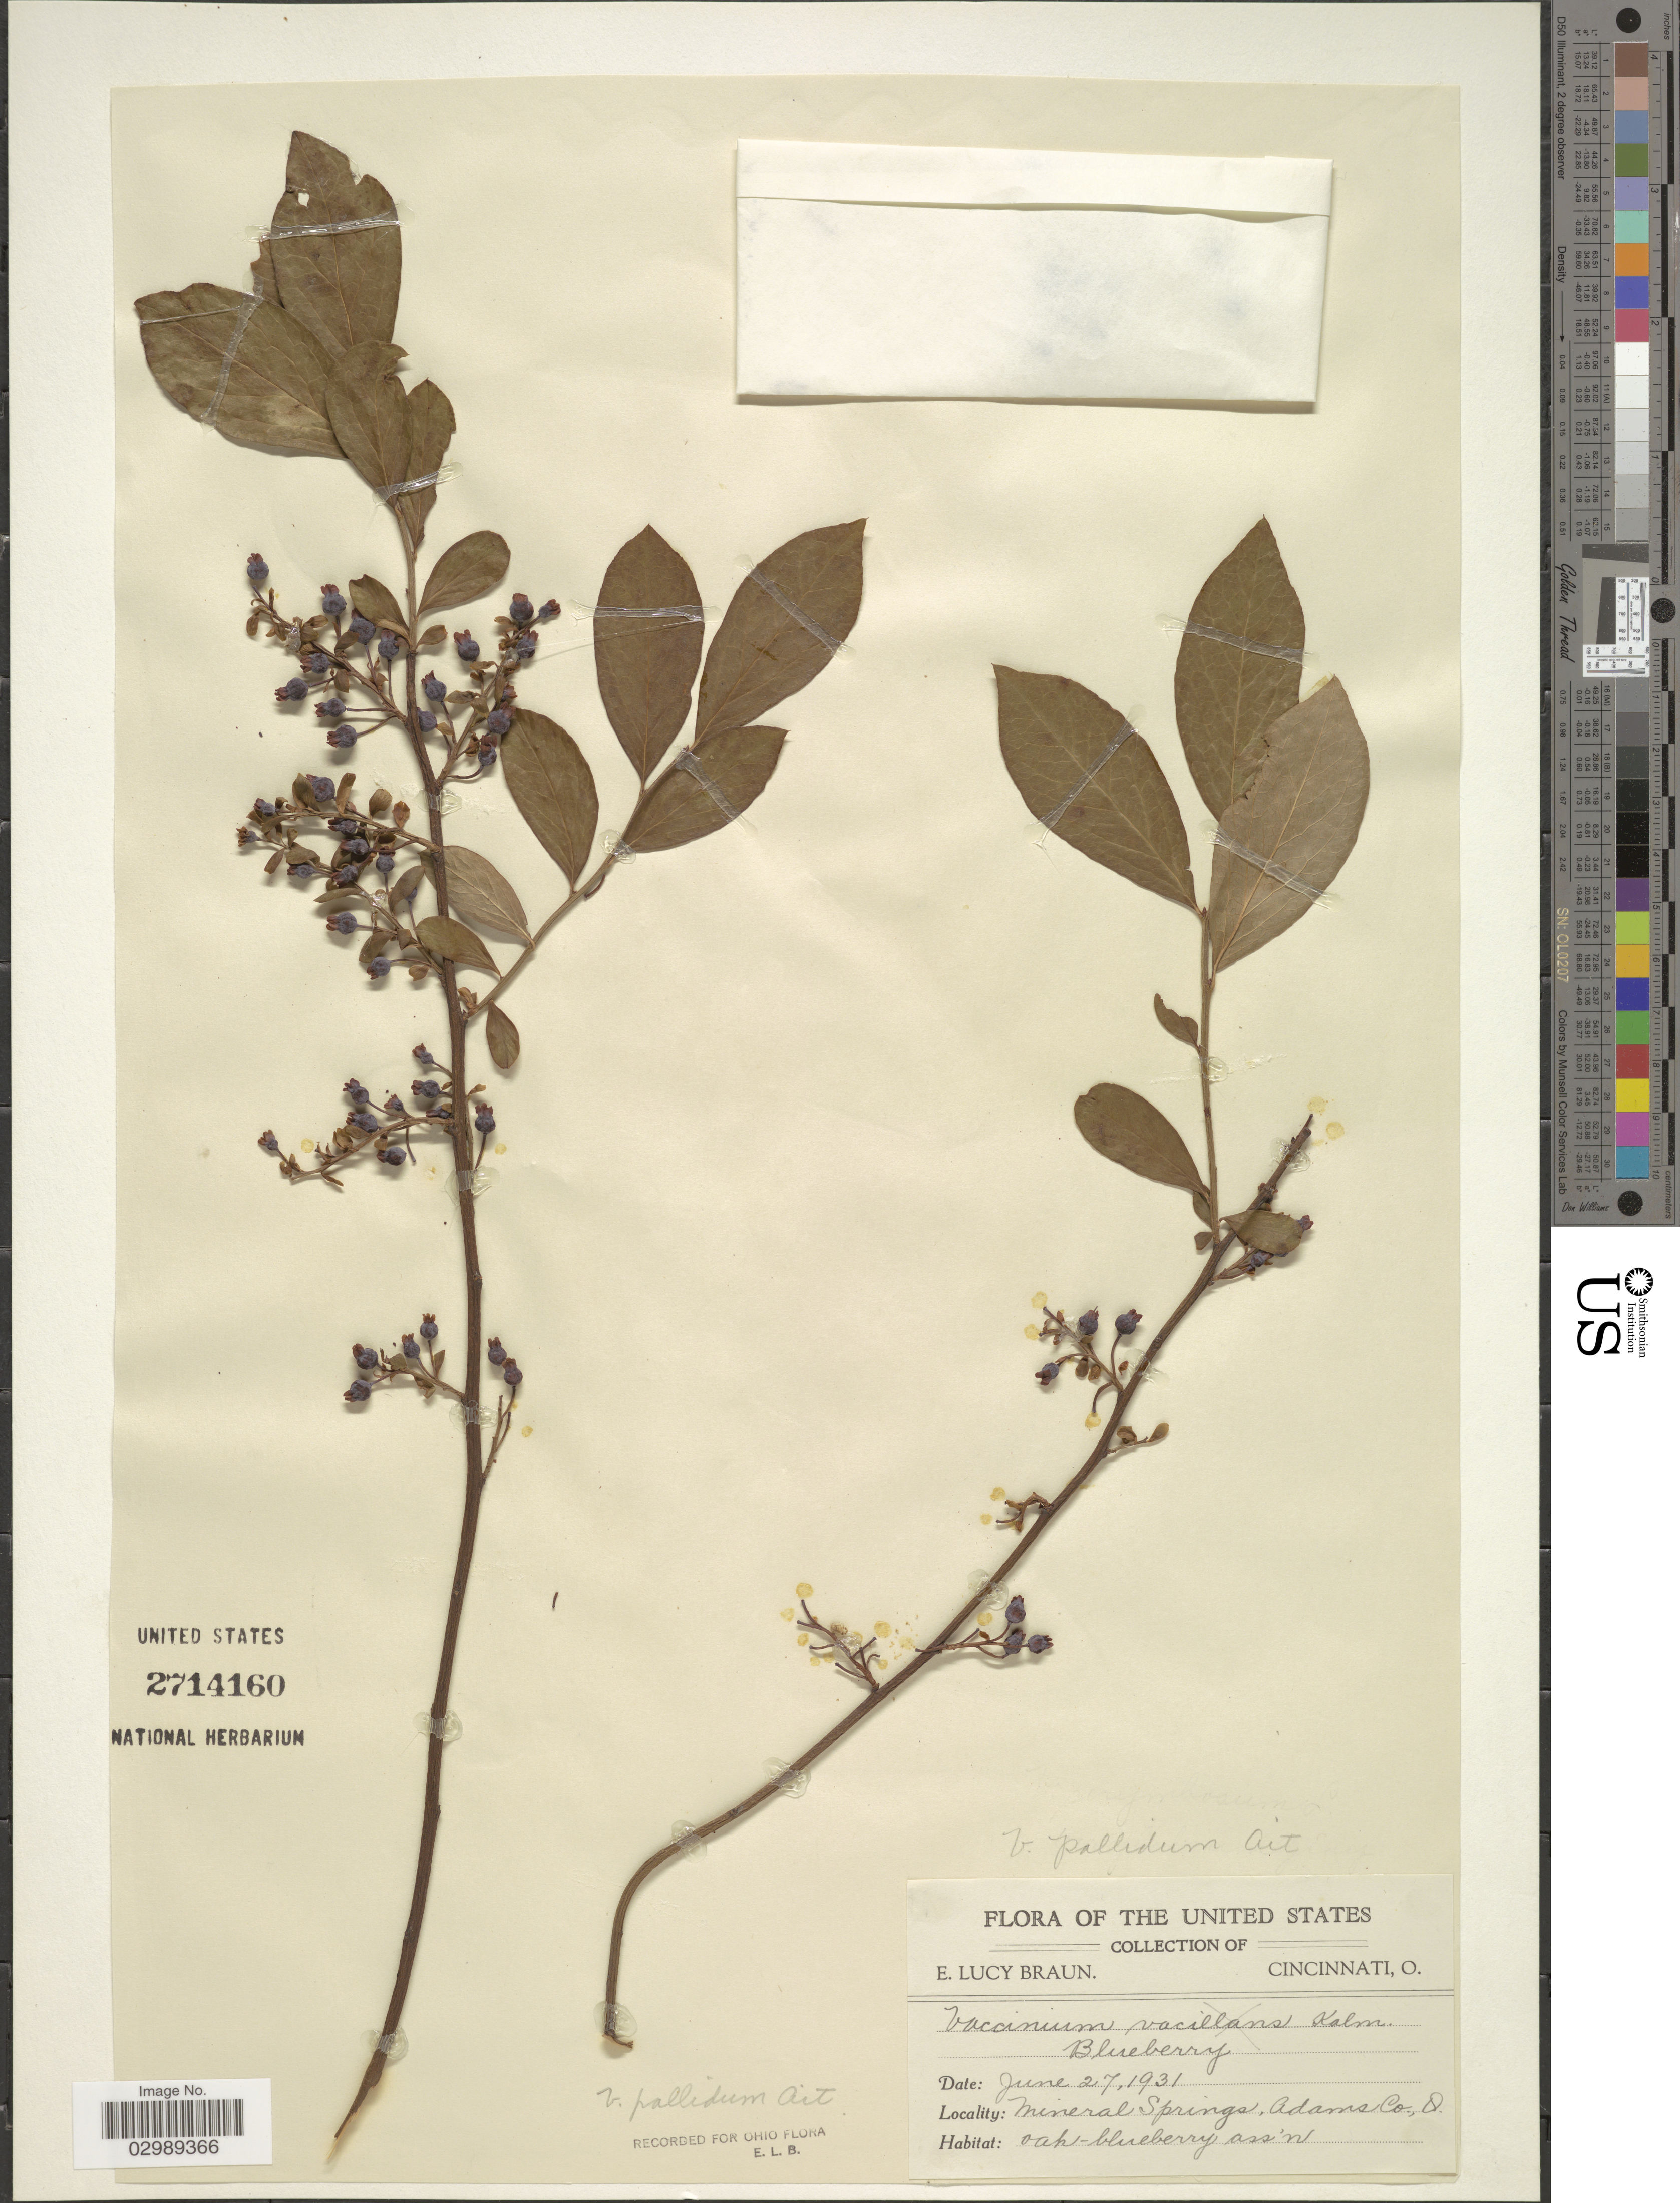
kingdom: Plantae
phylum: Tracheophyta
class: Magnoliopsida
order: Ericales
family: Ericaceae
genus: Vaccinium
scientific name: Vaccinium pallidum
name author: Aiton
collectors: E. L. Braun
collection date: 1931-06-27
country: United States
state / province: Ohio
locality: Mineral Springs, Adams Co.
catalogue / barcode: US 2714160